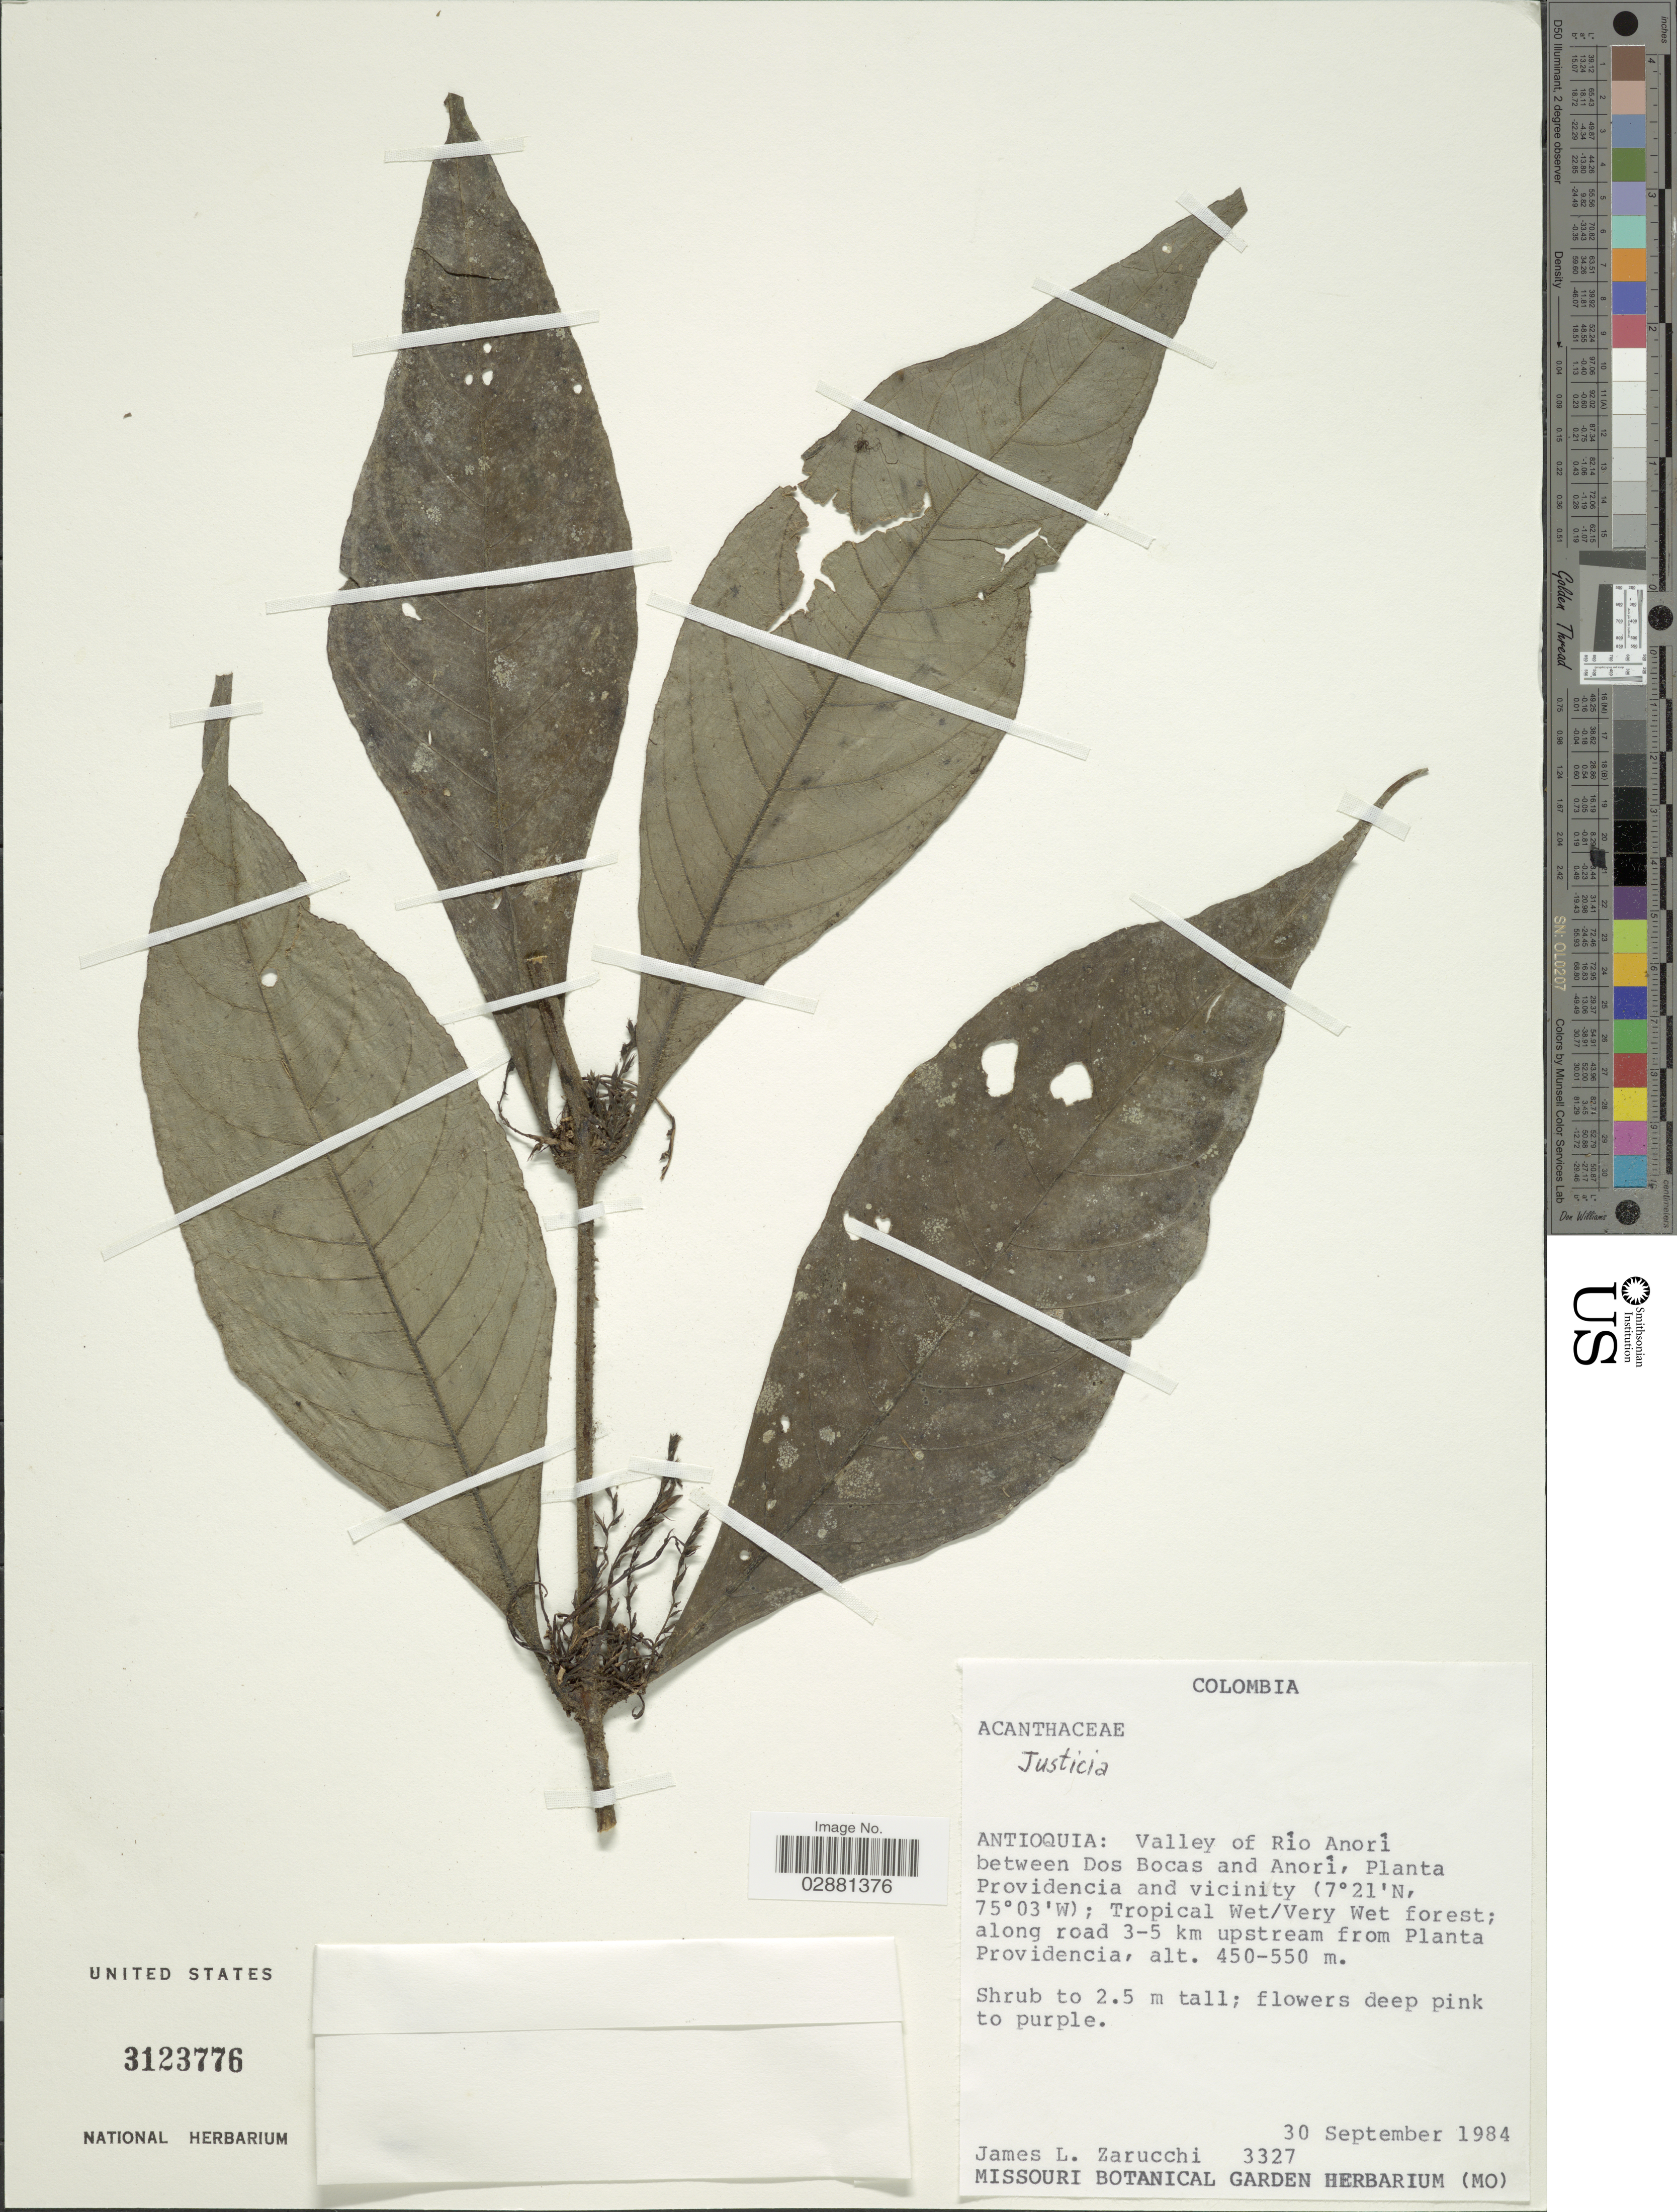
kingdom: Plantae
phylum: Tracheophyta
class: Magnoliopsida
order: Lamiales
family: Acanthaceae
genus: Justicia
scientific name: Justicia sp.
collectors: J. L. Zarucchi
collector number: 3327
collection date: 1984-09-30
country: Colombia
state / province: Antioquia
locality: Valley of Rio Anori, between Dos Bocas and Anori, Planta Providencia and vicinity.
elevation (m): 450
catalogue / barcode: US 3123776